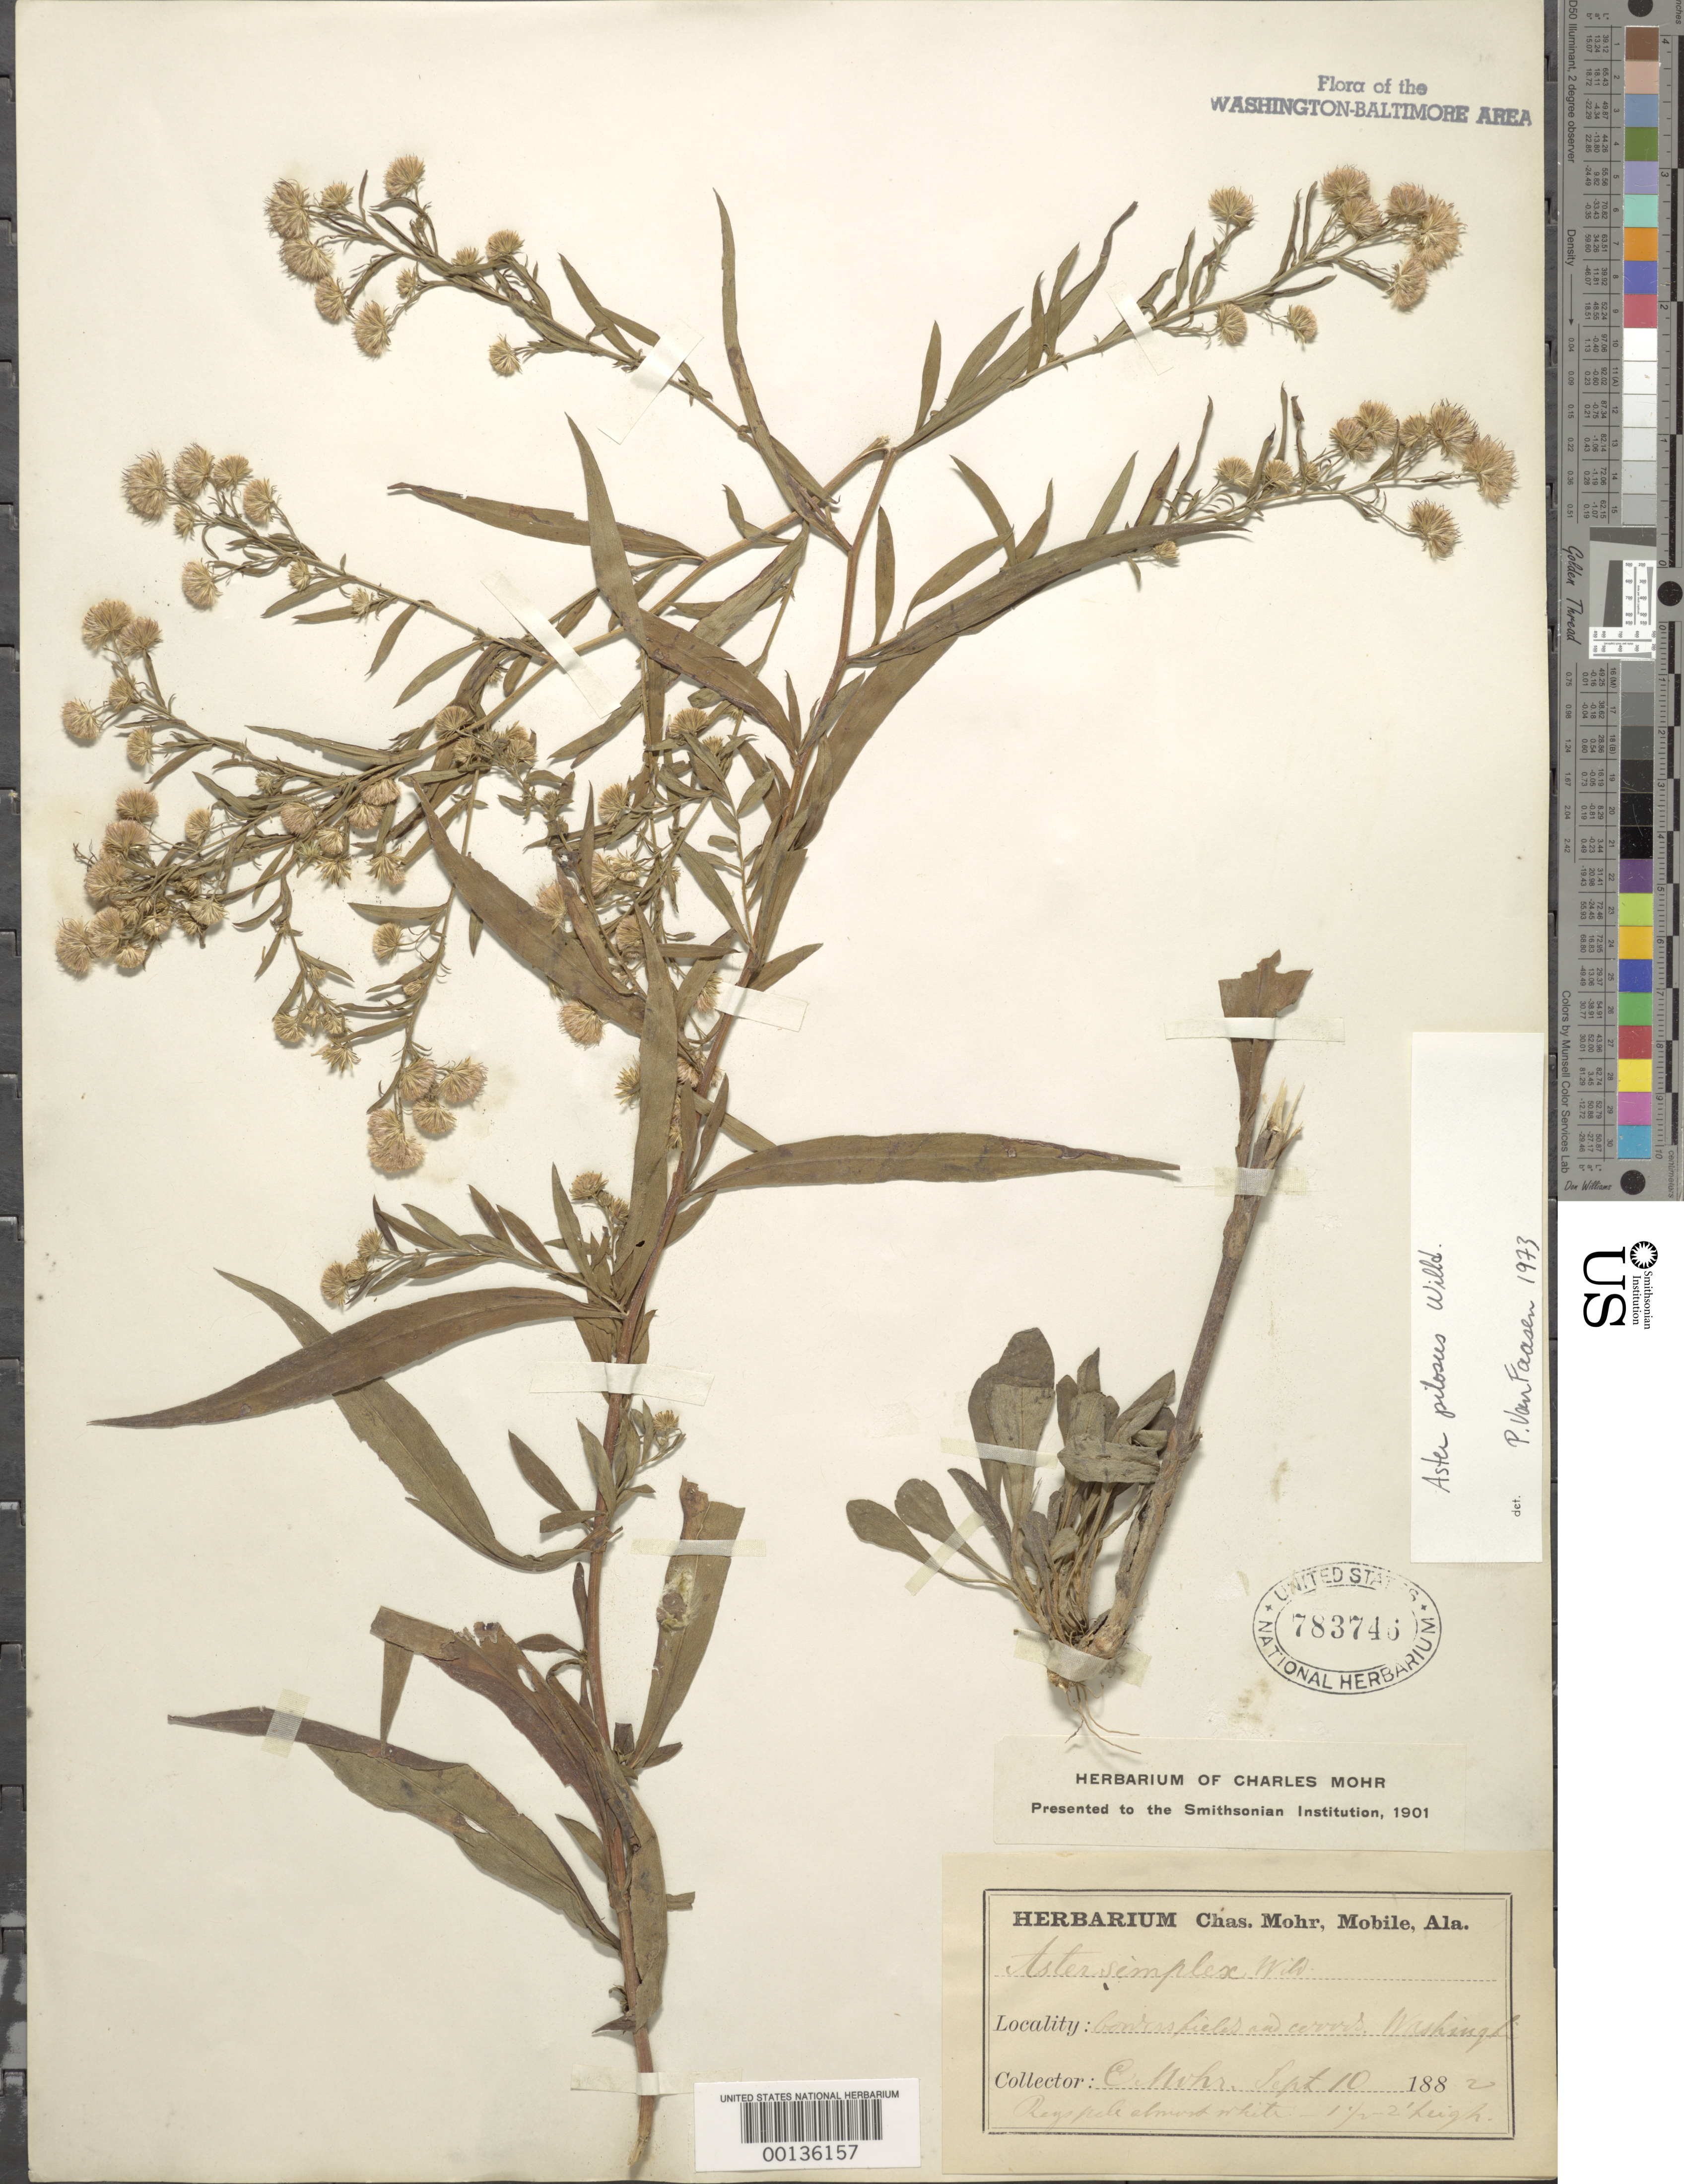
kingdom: Plantae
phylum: Tracheophyta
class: Magnoliopsida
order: Asterales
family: Asteraceae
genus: Symphyotrichum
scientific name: Symphyotrichum pilosum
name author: (Willd.) G.L. Nesom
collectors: C. T. Mohr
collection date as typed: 1882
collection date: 1882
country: United States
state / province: District of Columbia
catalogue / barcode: US 783746